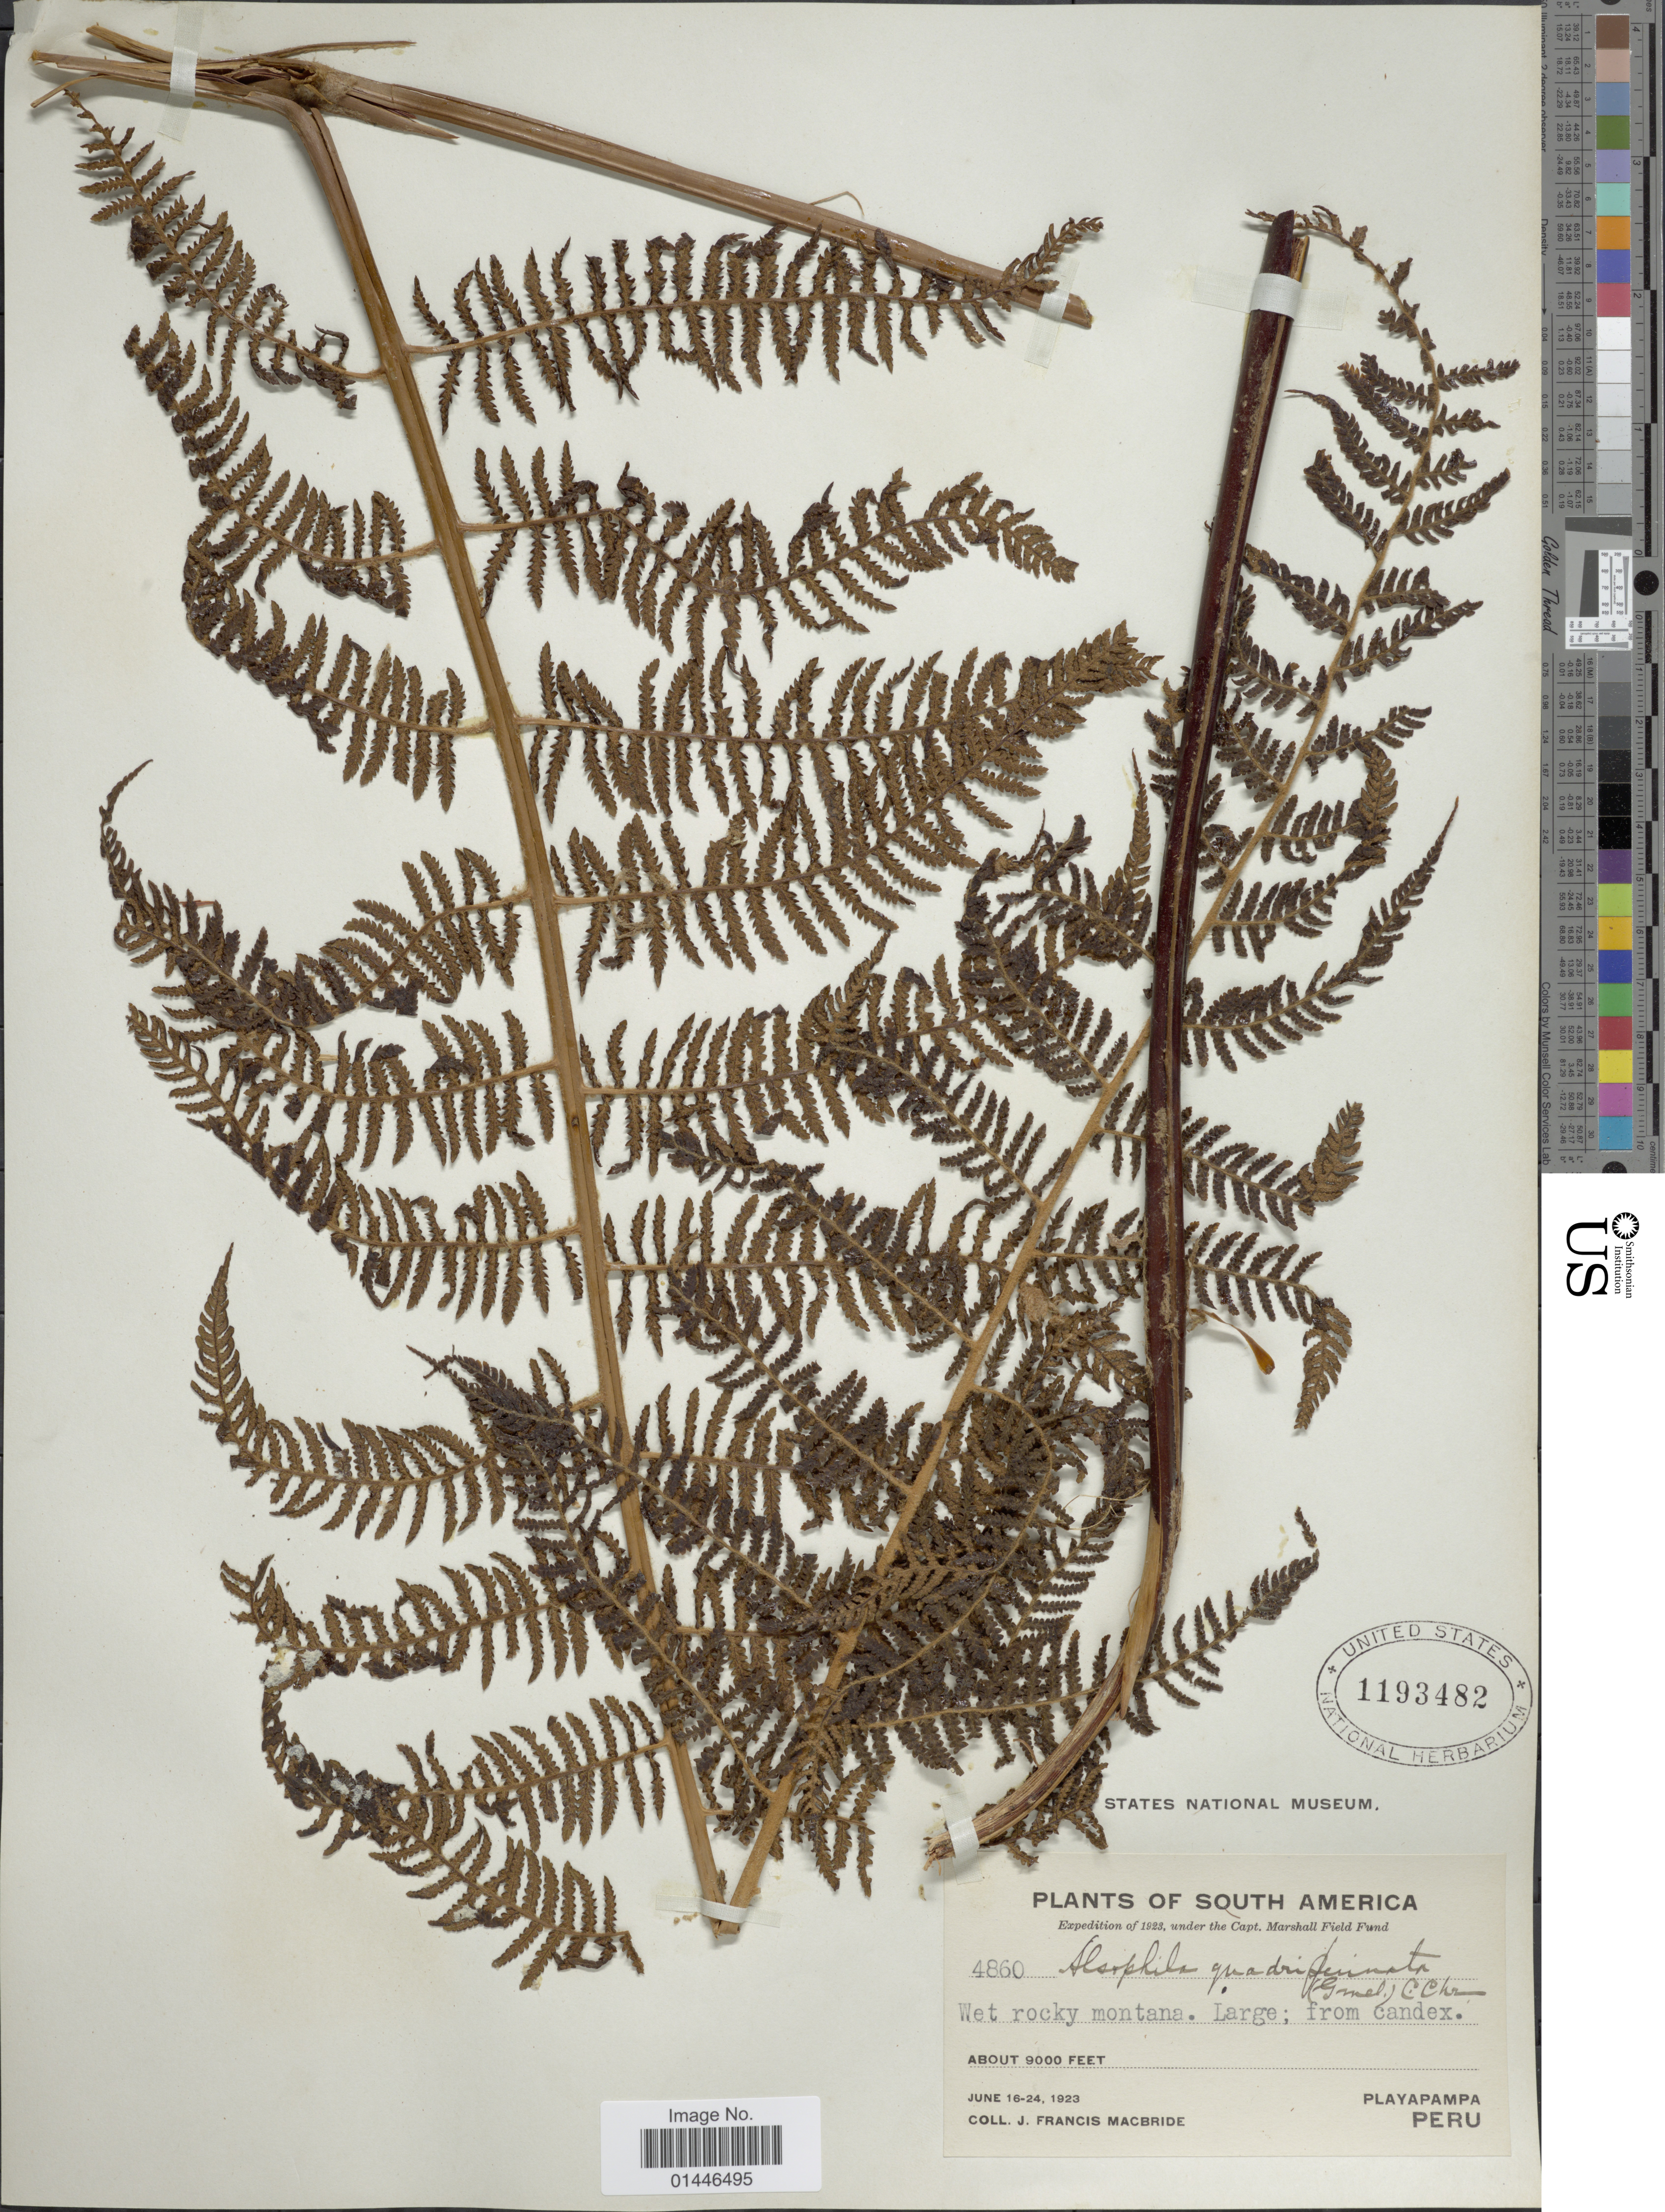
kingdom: Plantae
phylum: Tracheophyta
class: Polypodiopsida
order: Cyatheales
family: Dicksoniaceae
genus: Lophosoria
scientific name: Lophosoria quadripinnata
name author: (J.F. Gmel.) C. Chr.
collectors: J. F. Macbride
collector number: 4860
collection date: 1923-06-16/1923-06-24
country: Peru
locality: Playapampa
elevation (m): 2743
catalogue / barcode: US 1193482